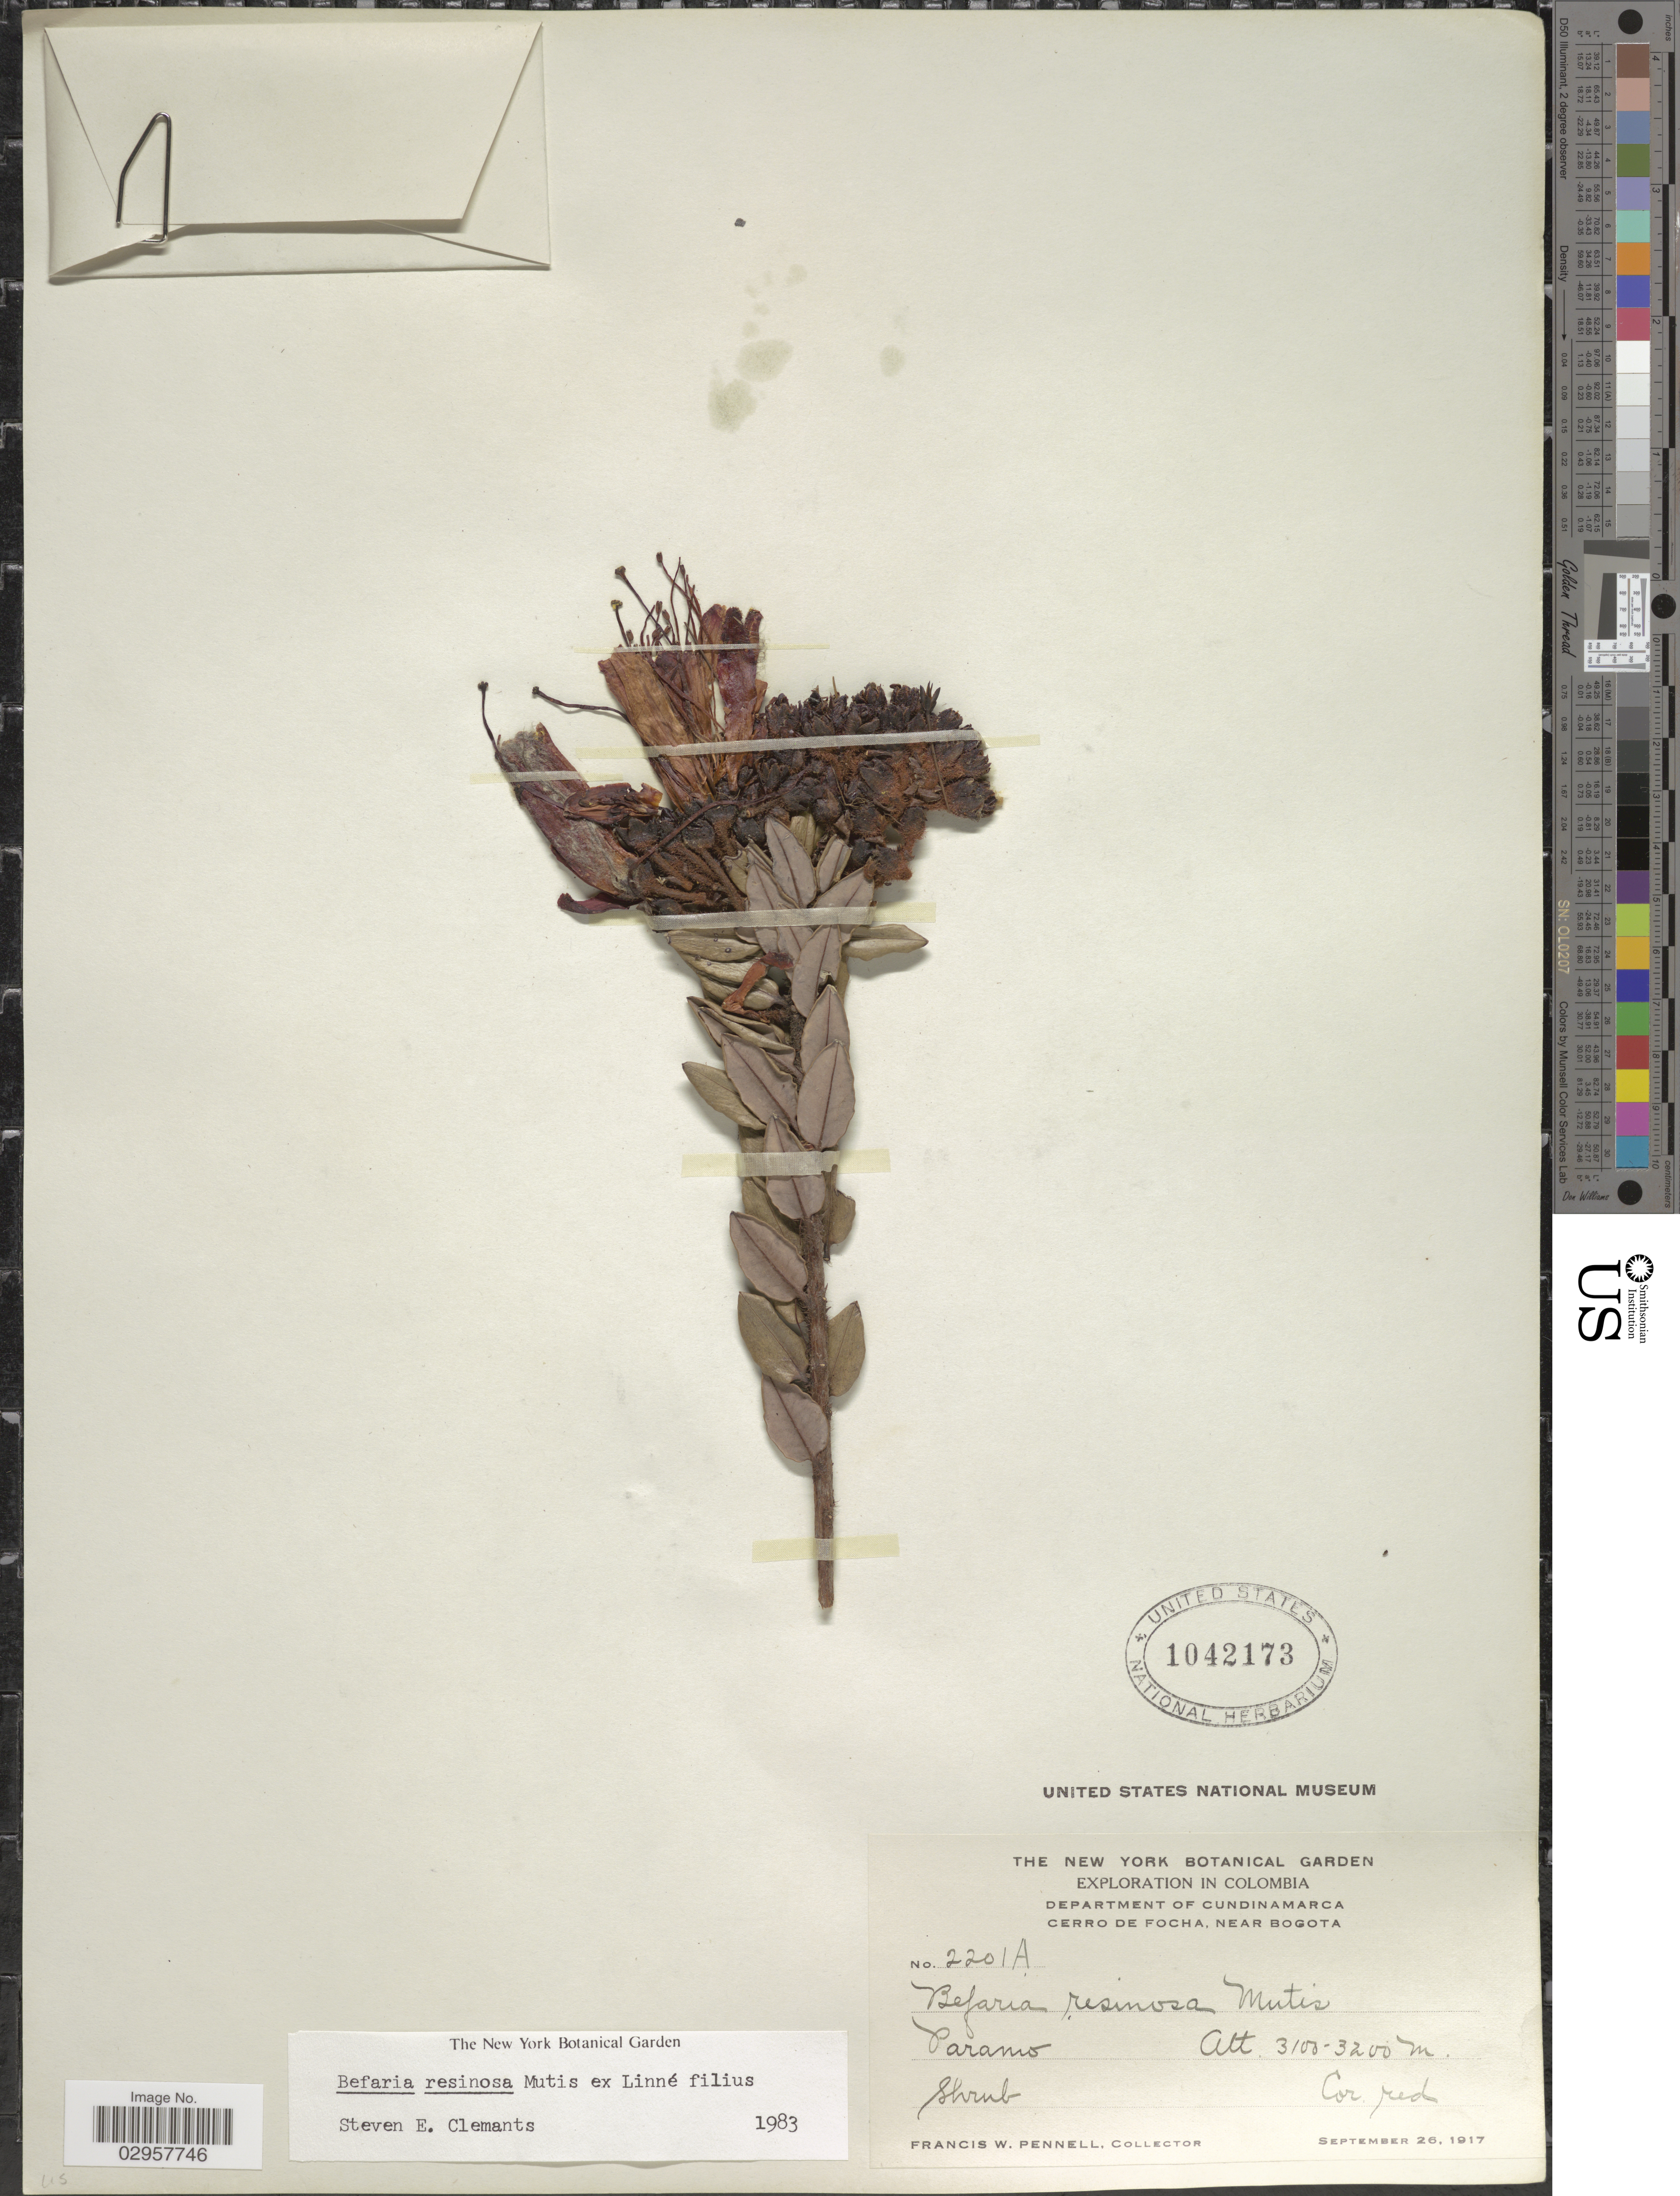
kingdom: Plantae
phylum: Tracheophyta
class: Magnoliopsida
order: Ericales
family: Ericaceae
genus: Befaria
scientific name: Befaria resinosa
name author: Mutis ex L. f.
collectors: F. W. Pennell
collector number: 2201A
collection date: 1917-09-26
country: Colombia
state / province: Cundinamarca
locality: Department of Cundinamarca. Cerro de Focha, near Bogota. Paramo.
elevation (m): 3100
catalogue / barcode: US 1042173